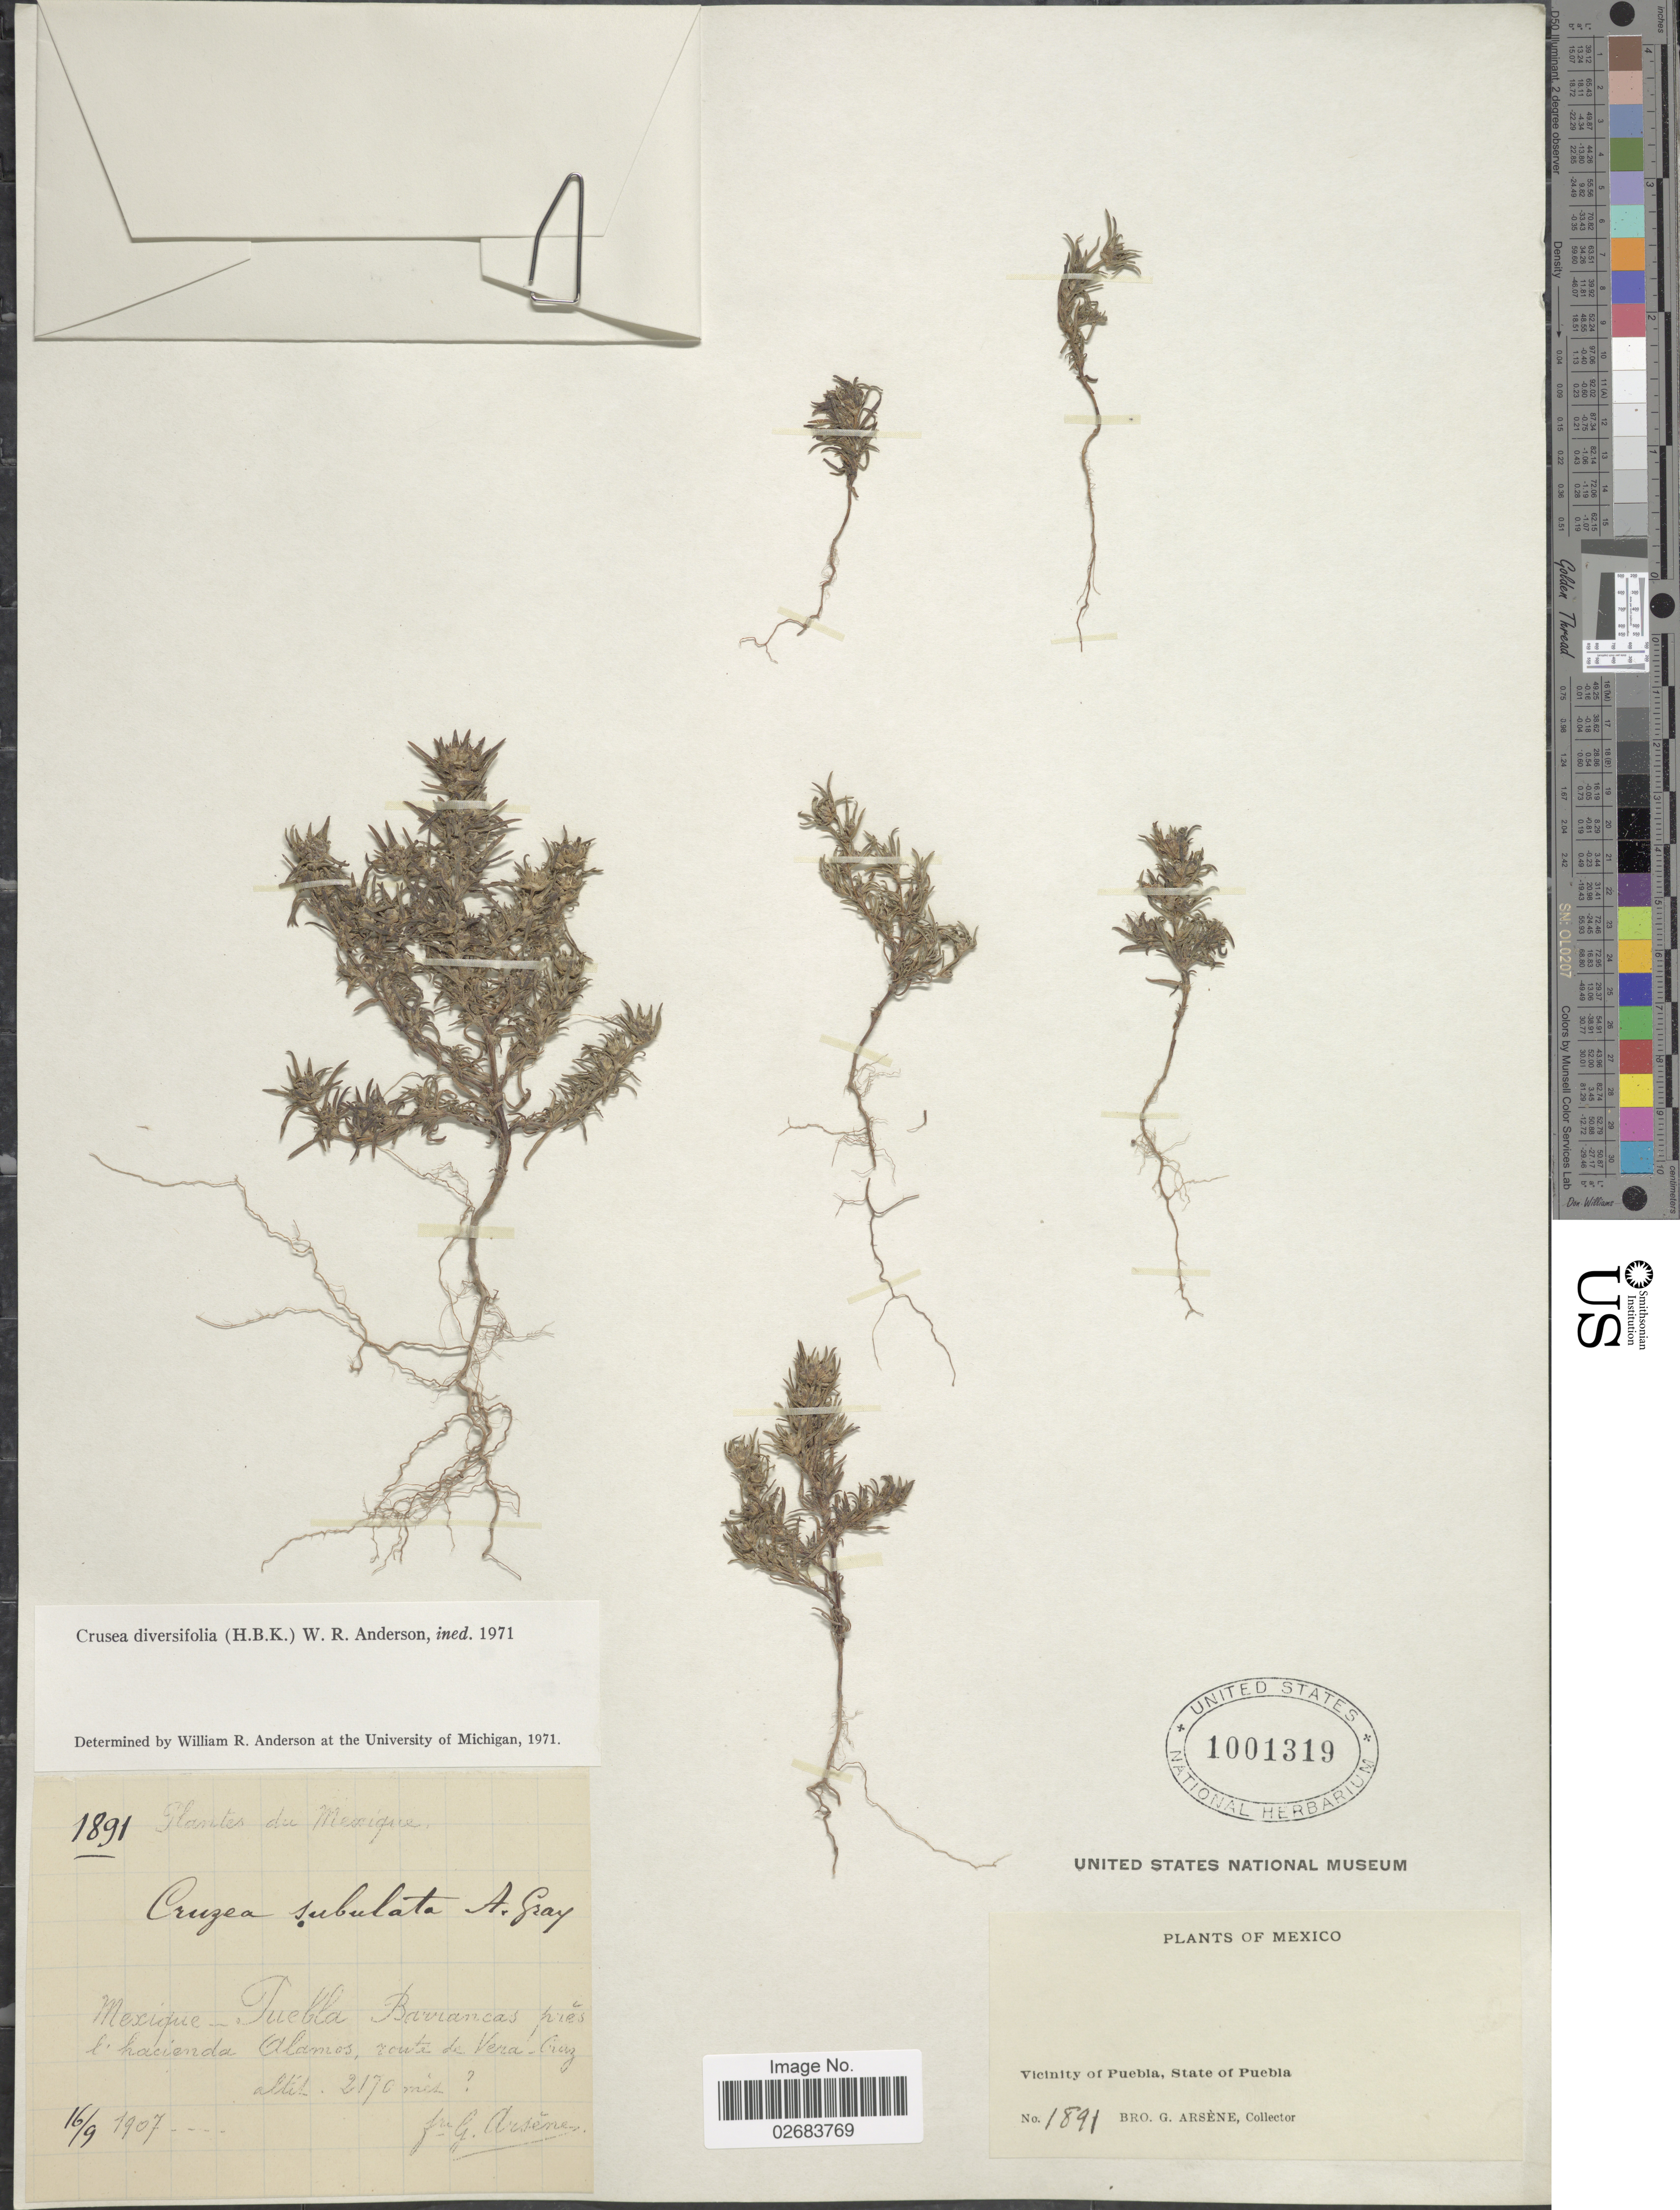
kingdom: Plantae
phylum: Tracheophyta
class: Magnoliopsida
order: Gentianales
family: Rubiaceae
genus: Crusea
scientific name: Crusea diversifolia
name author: (Kunth) W.R. Anderson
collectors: Bro. G. Arsène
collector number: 1891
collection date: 1907-09-16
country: Mexico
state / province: Puebla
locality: Barrancas pres l. hacienda Alamos, route de Vera-Cruz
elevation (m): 2170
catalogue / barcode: US 1001319